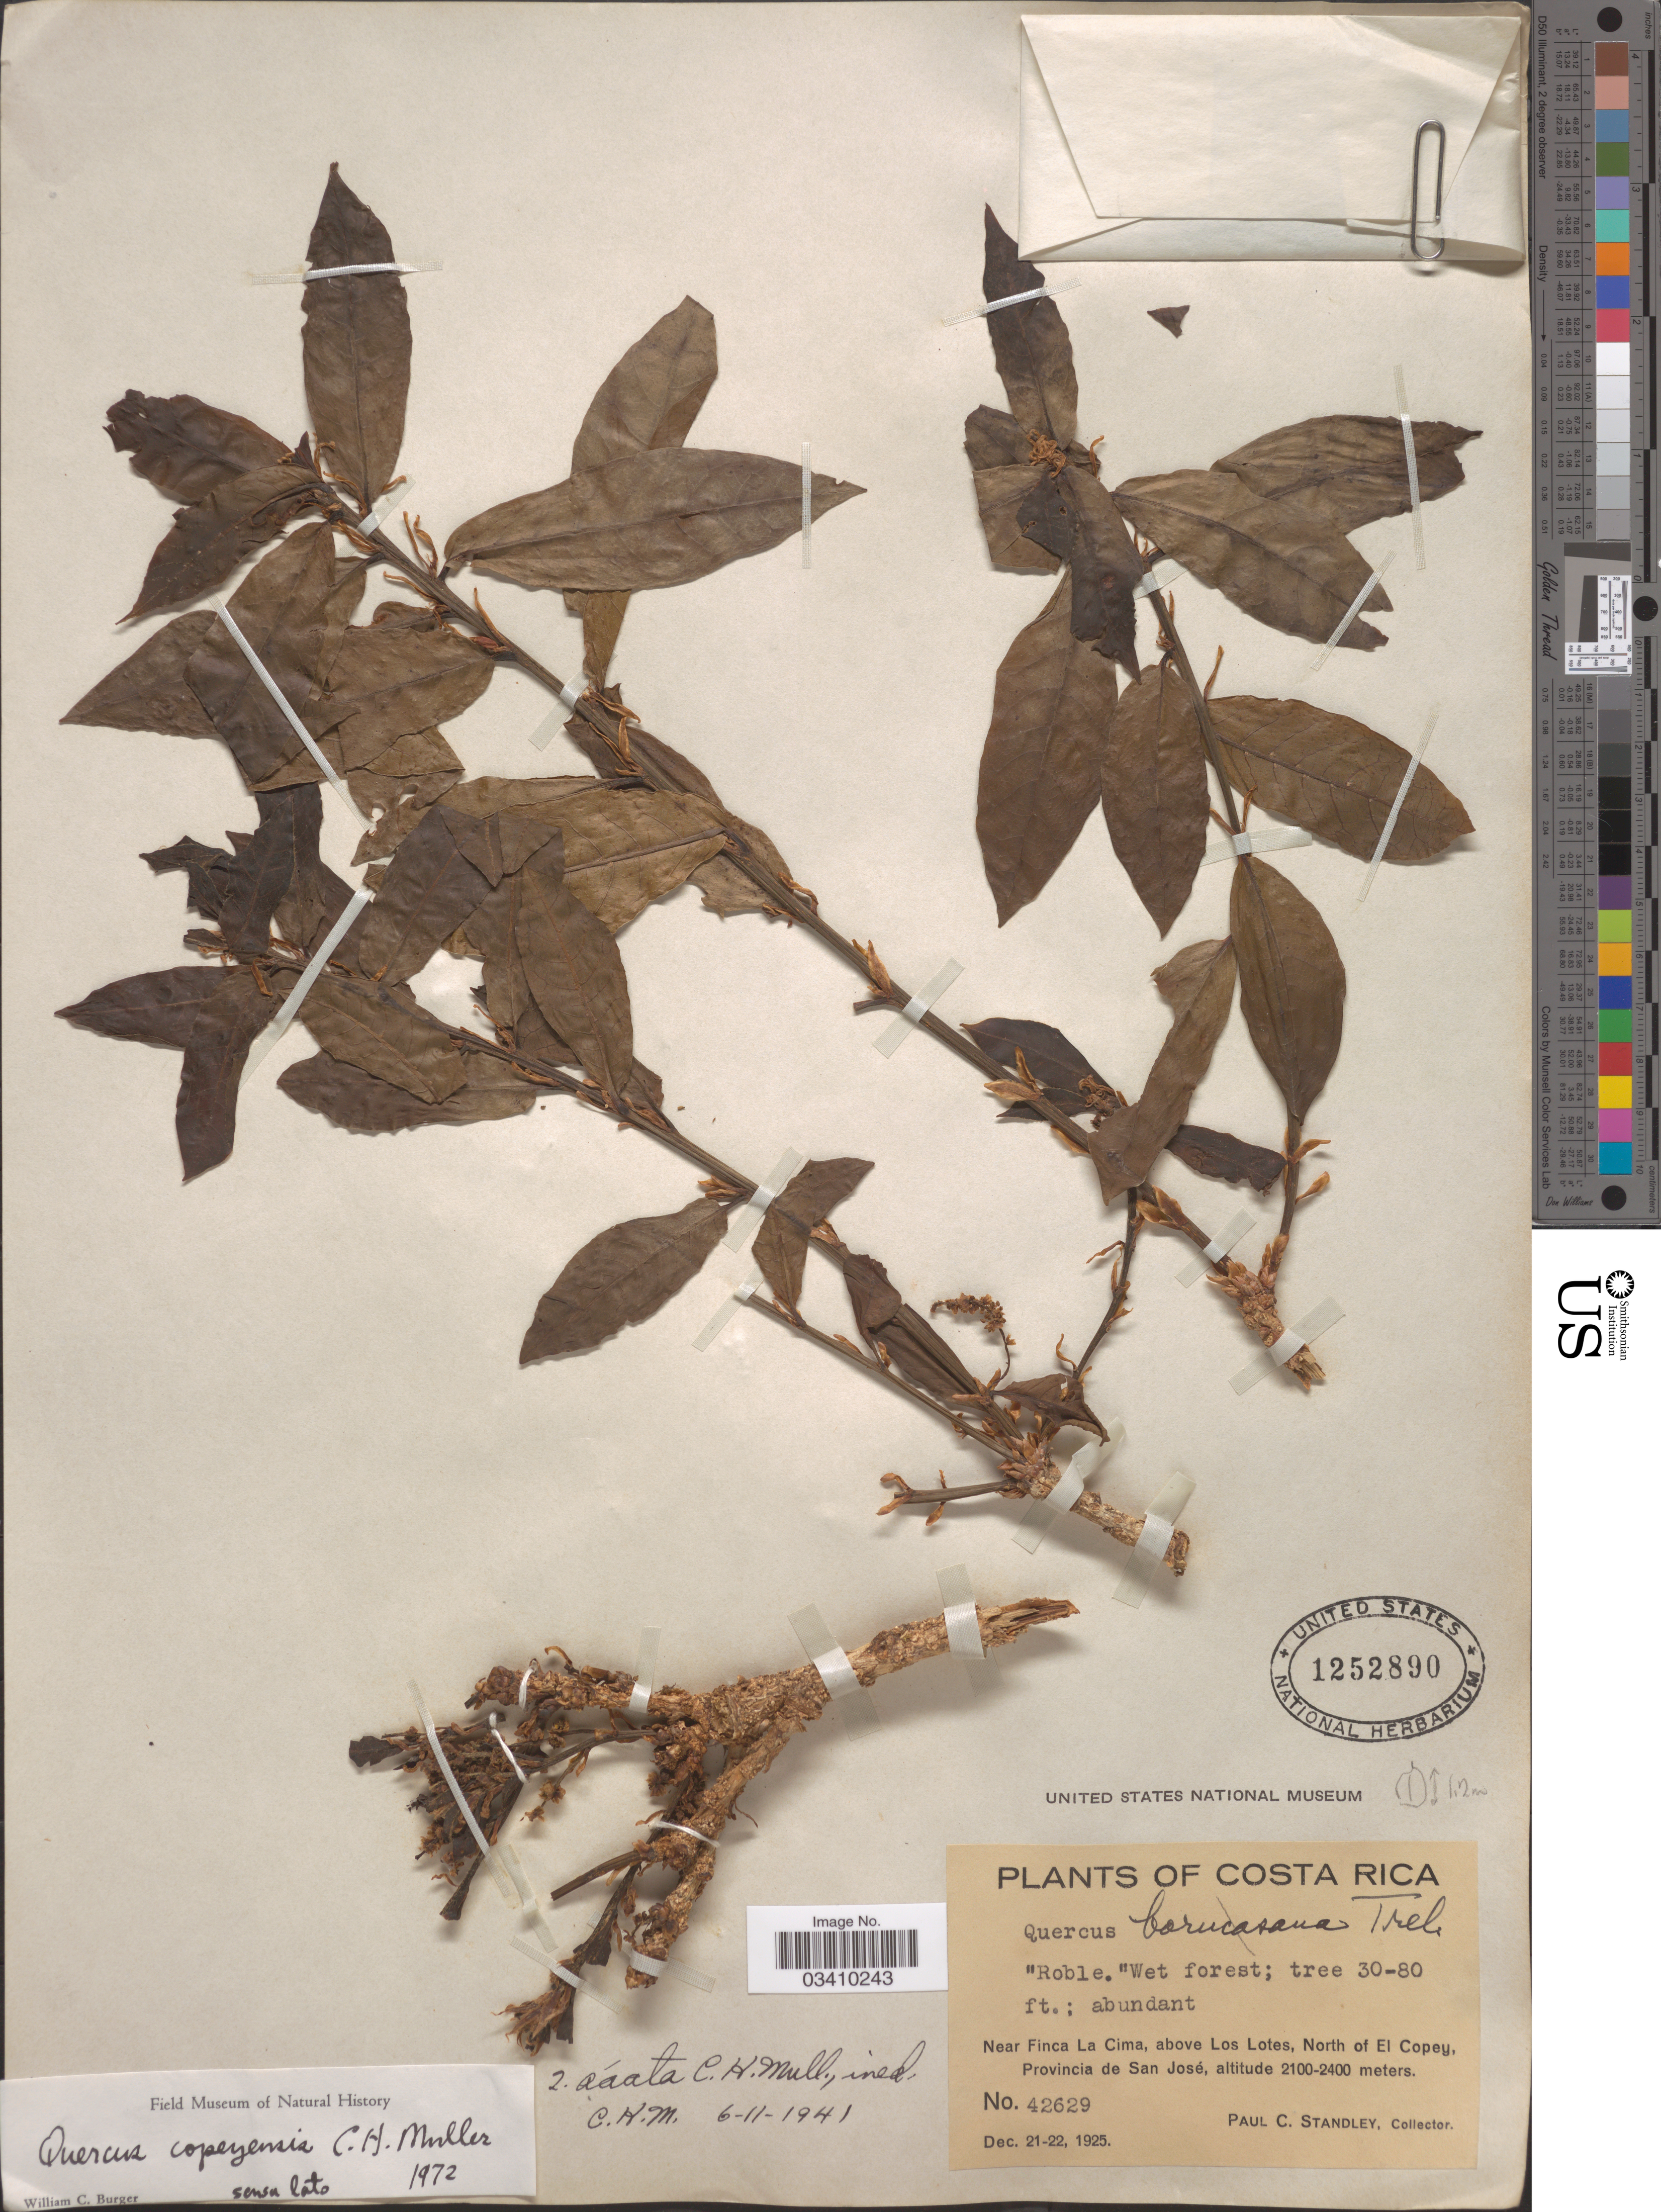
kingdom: Plantae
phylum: Tracheophyta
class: Magnoliopsida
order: Fagales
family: Fagaceae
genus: Quercus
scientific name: Quercus copeyensis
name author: C.H. Müll.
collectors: P. C. Standley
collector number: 42629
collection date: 1925-12-21/1925-12-22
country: Costa Rica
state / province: San José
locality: Near Finca La Cima, above Los Lotes, North of El Copey.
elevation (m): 2100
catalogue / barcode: US 1252890